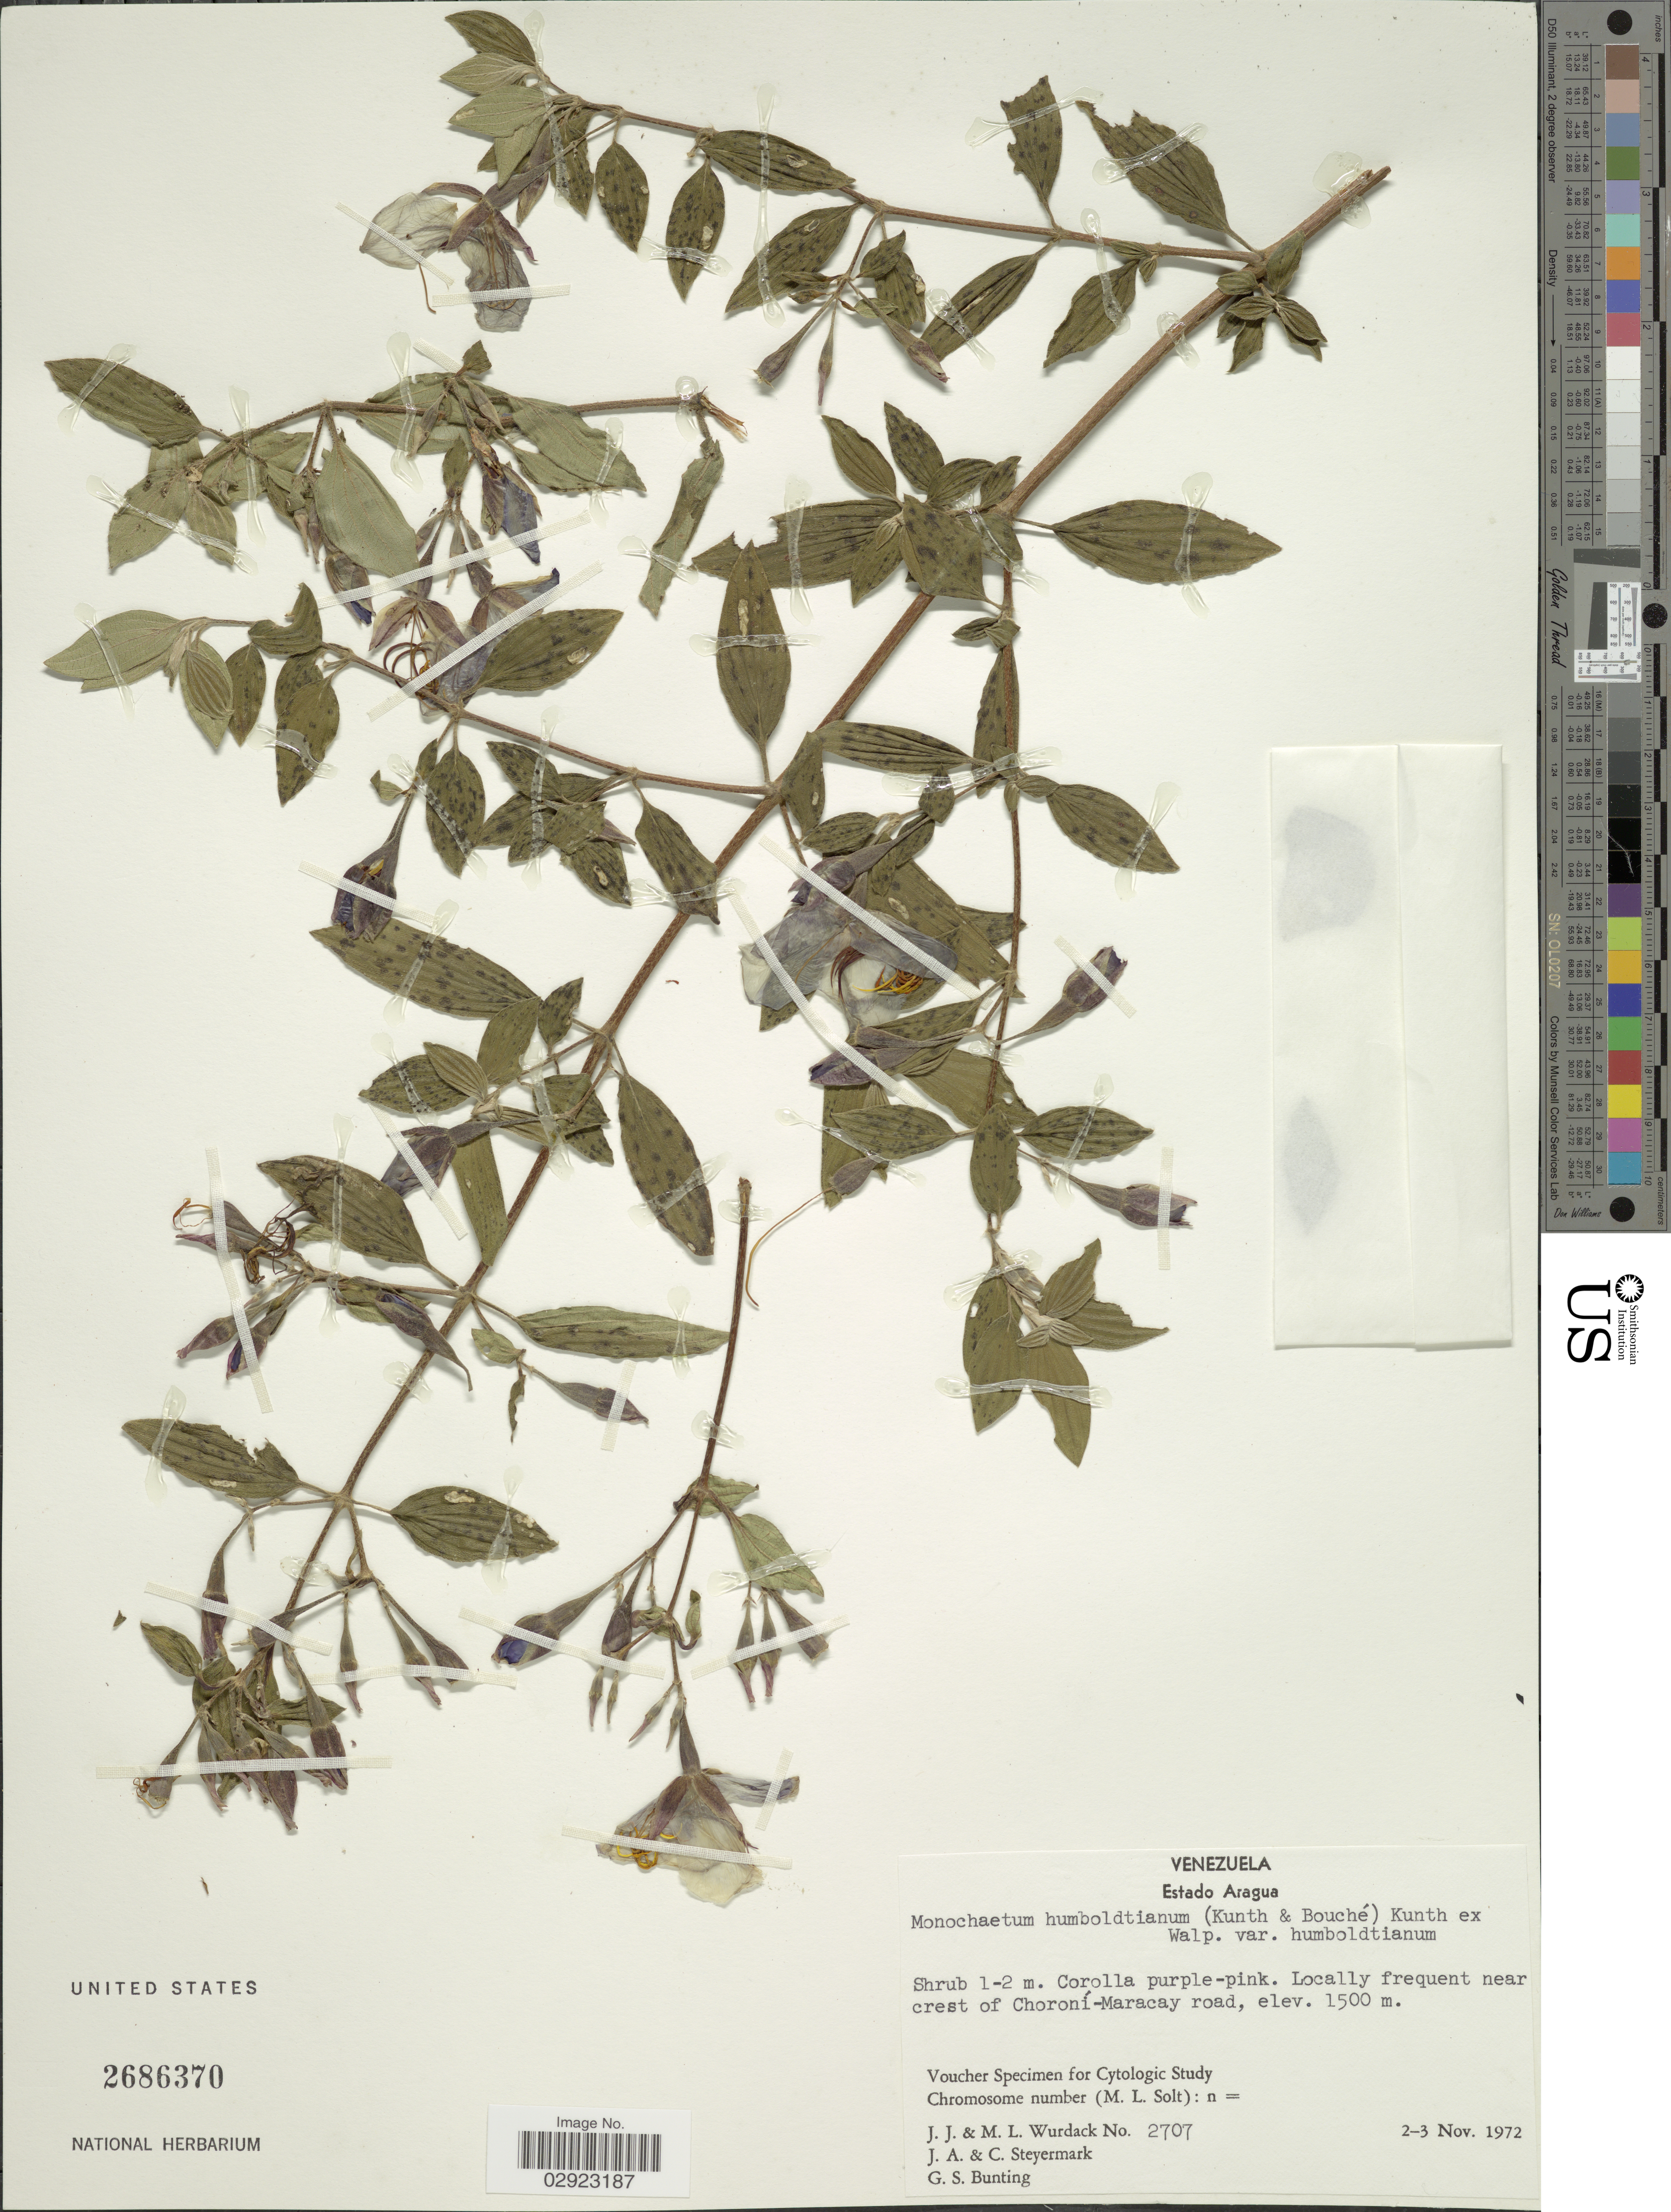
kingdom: Plantae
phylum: Tracheophyta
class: Magnoliopsida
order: Myrtales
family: Melastomataceae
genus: Monochaetum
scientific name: Monochaetum humboldtianum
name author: Kunth ex Walp.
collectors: J. J. Wurdack, M. L. Wurdack, J. Steyermark & C. Steyermark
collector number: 2707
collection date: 1972-11-02/1972-11-03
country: Venezuela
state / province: Aragua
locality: Near crest of Choroní-Maracay road.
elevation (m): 1500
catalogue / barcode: US 2686370